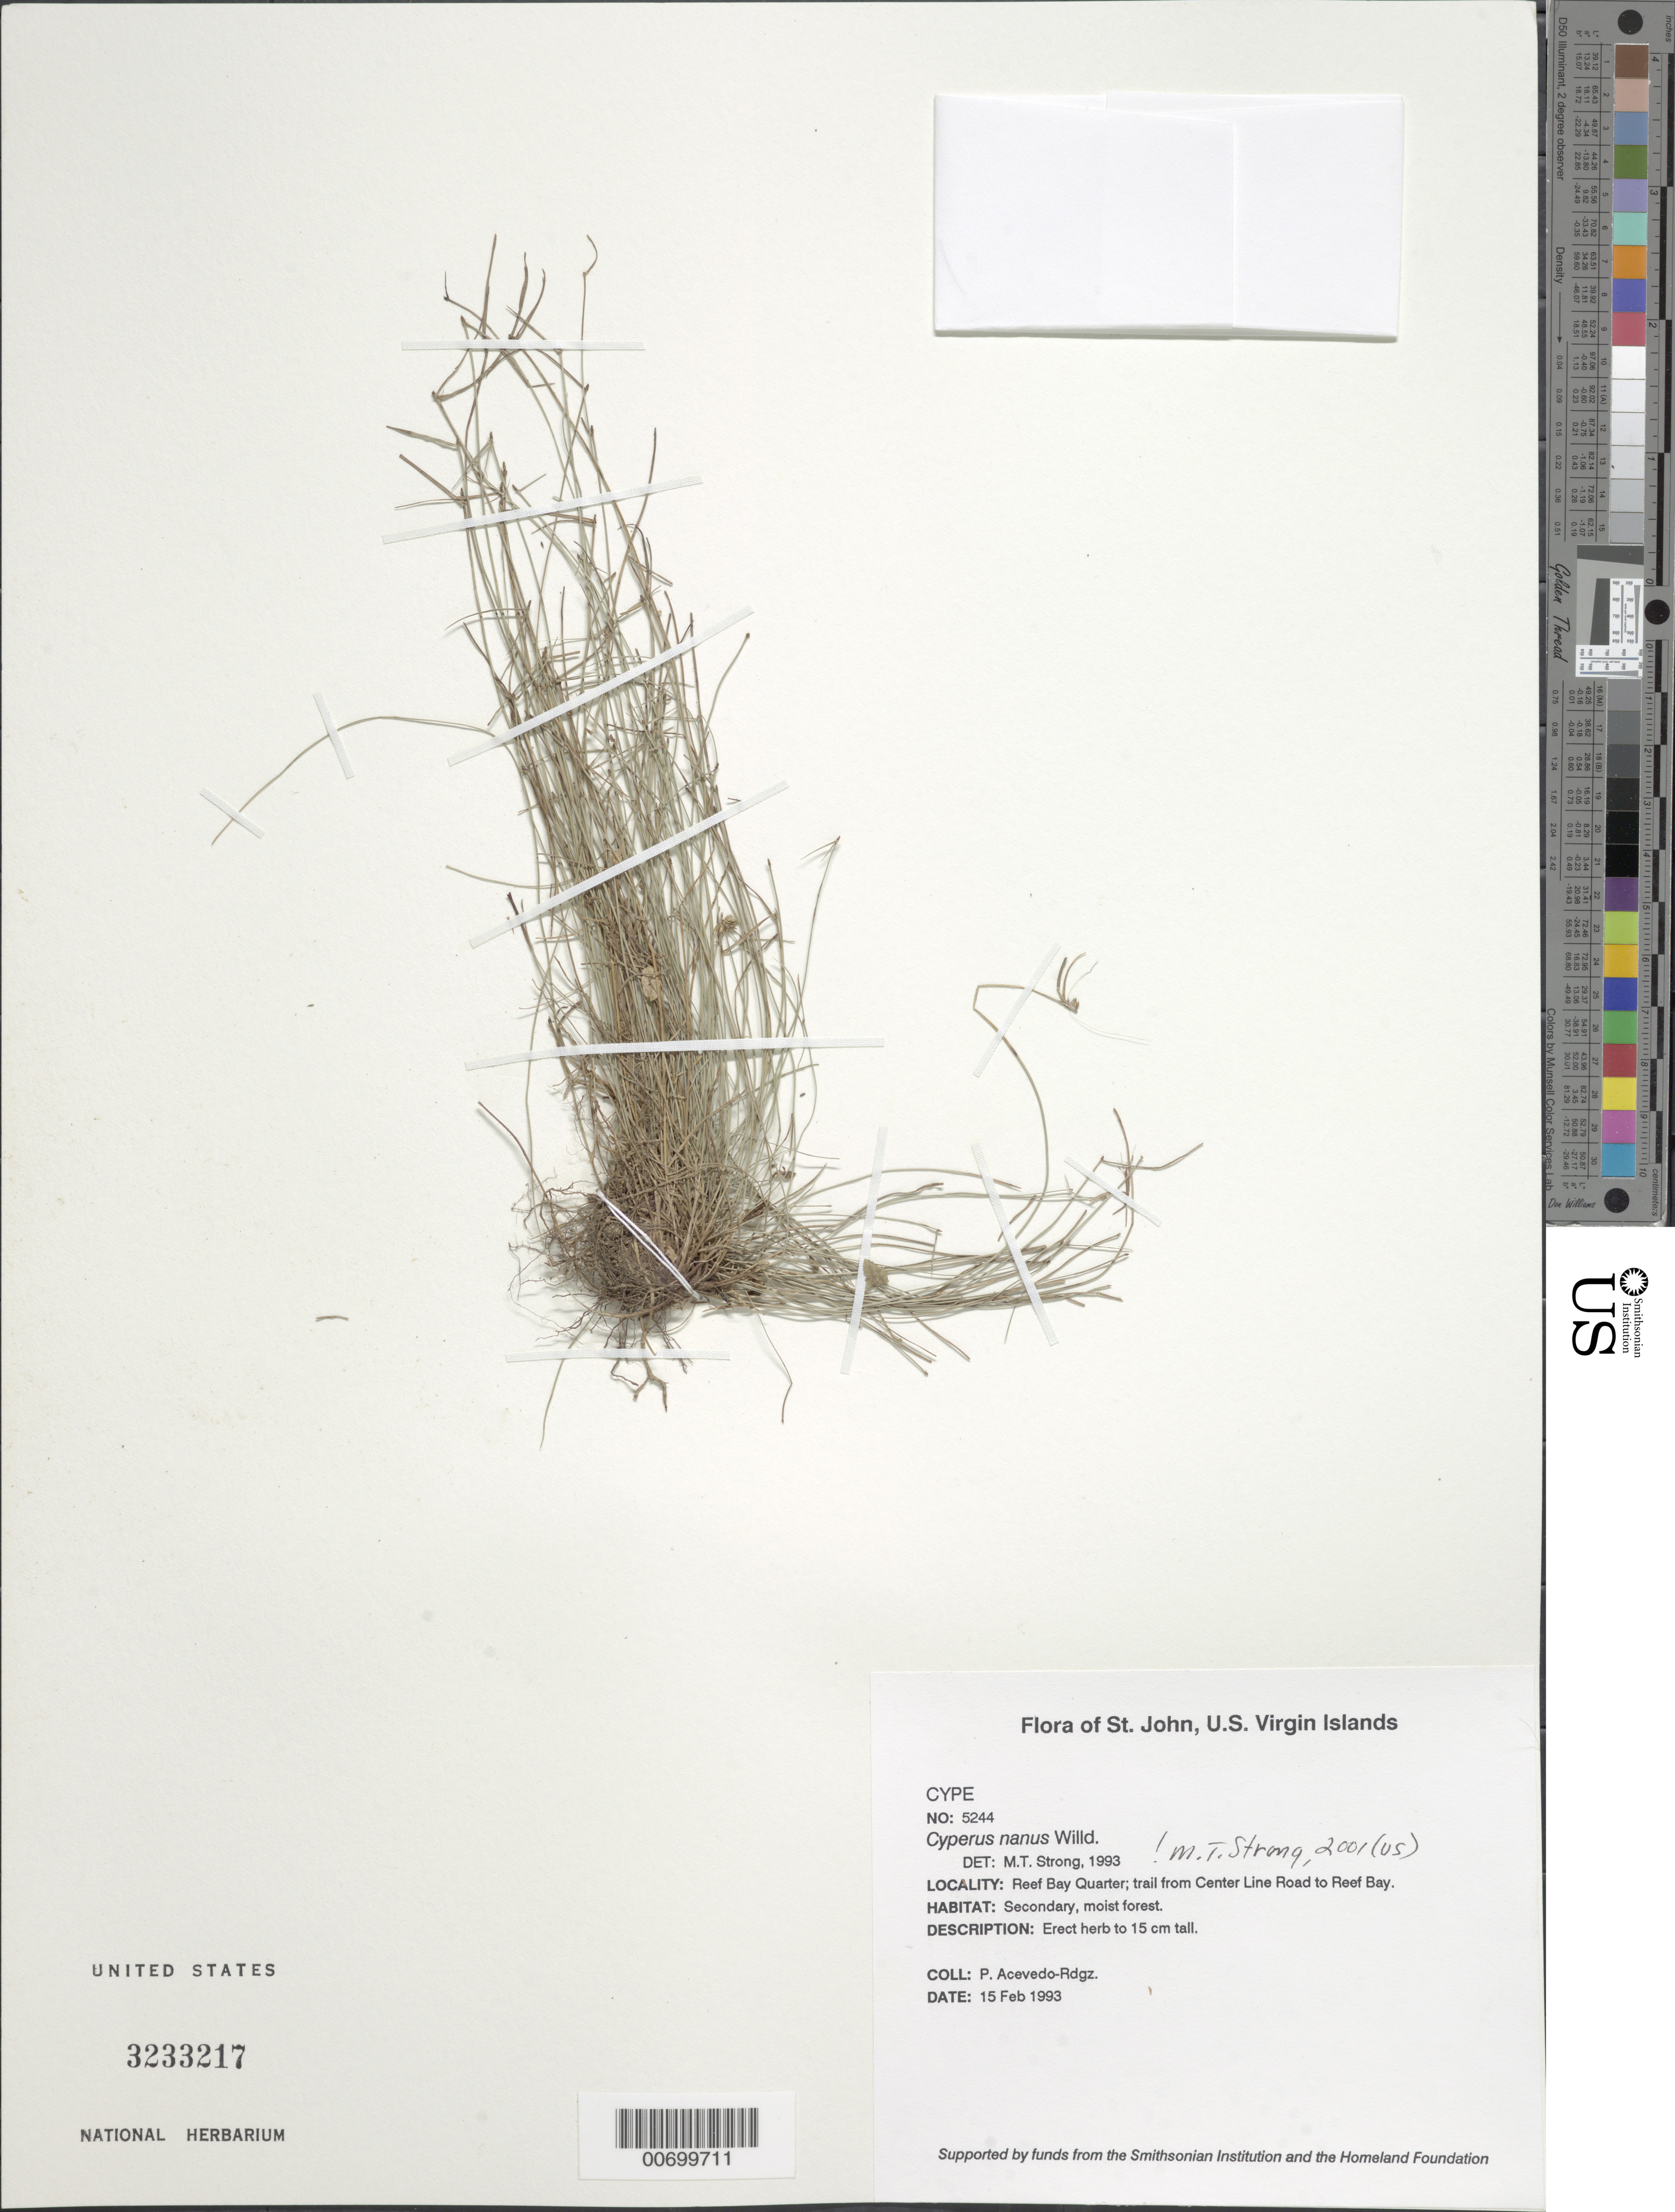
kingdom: Plantae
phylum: Tracheophyta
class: Liliopsida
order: Poales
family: Cyperaceae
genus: Cyperus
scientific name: Cyperus nanus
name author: Willd.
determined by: Strong, M. T., (US), Smithsonian Institution - National Museum of Natural History (UNITED STATES)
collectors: P. Acevedo-Rodr.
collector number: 5244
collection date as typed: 15 Feb 1993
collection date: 1993-02-15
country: U.S. Virgin Islands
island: St. John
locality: Reef Bay Quarter; trail from Center Line Road to Reef Bay.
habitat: Secondary, moist forest.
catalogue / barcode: US 3233217